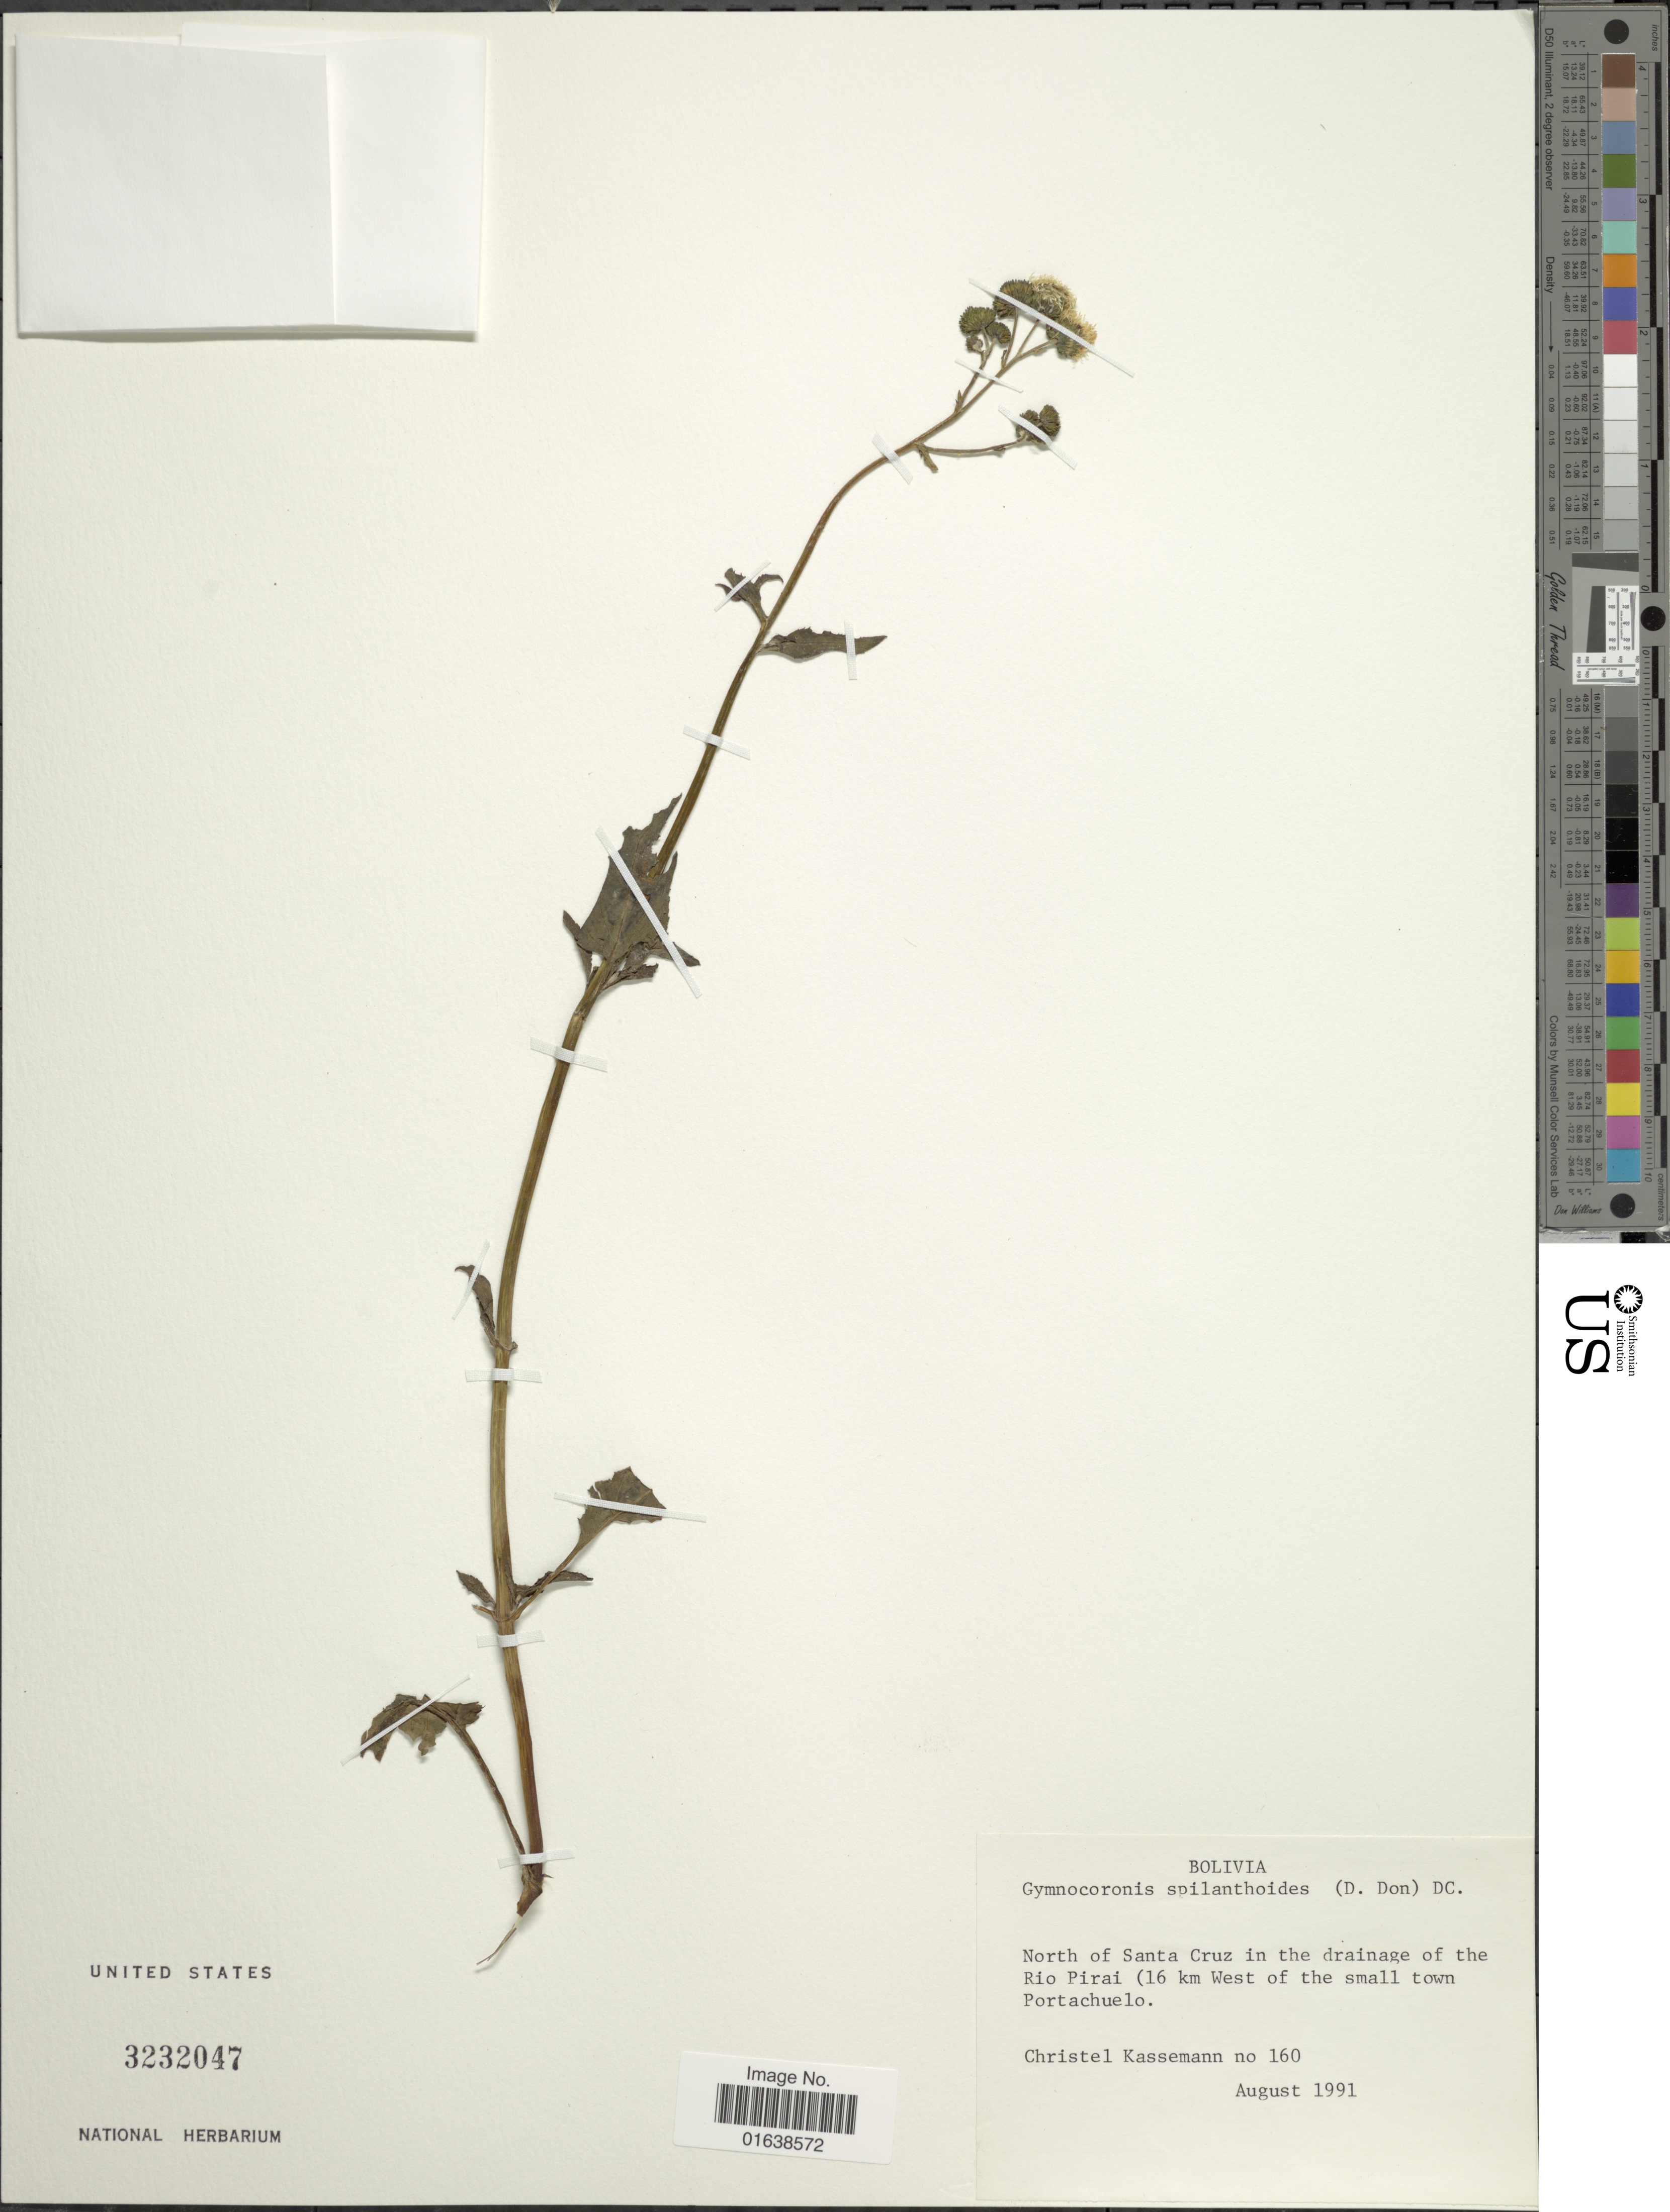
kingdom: Plantae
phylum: Tracheophyta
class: Magnoliopsida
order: Asterales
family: Asteraceae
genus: Gymnocoronis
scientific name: Gymnocoronis spilanthoides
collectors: C. Kassemann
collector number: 160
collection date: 1991-08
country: Bolivia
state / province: Santa Cruz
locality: Bolivia. North of Santa Cruz in the drainage of the Rio Pirai (16 km West of the small town Portachuelo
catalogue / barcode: US 3232047